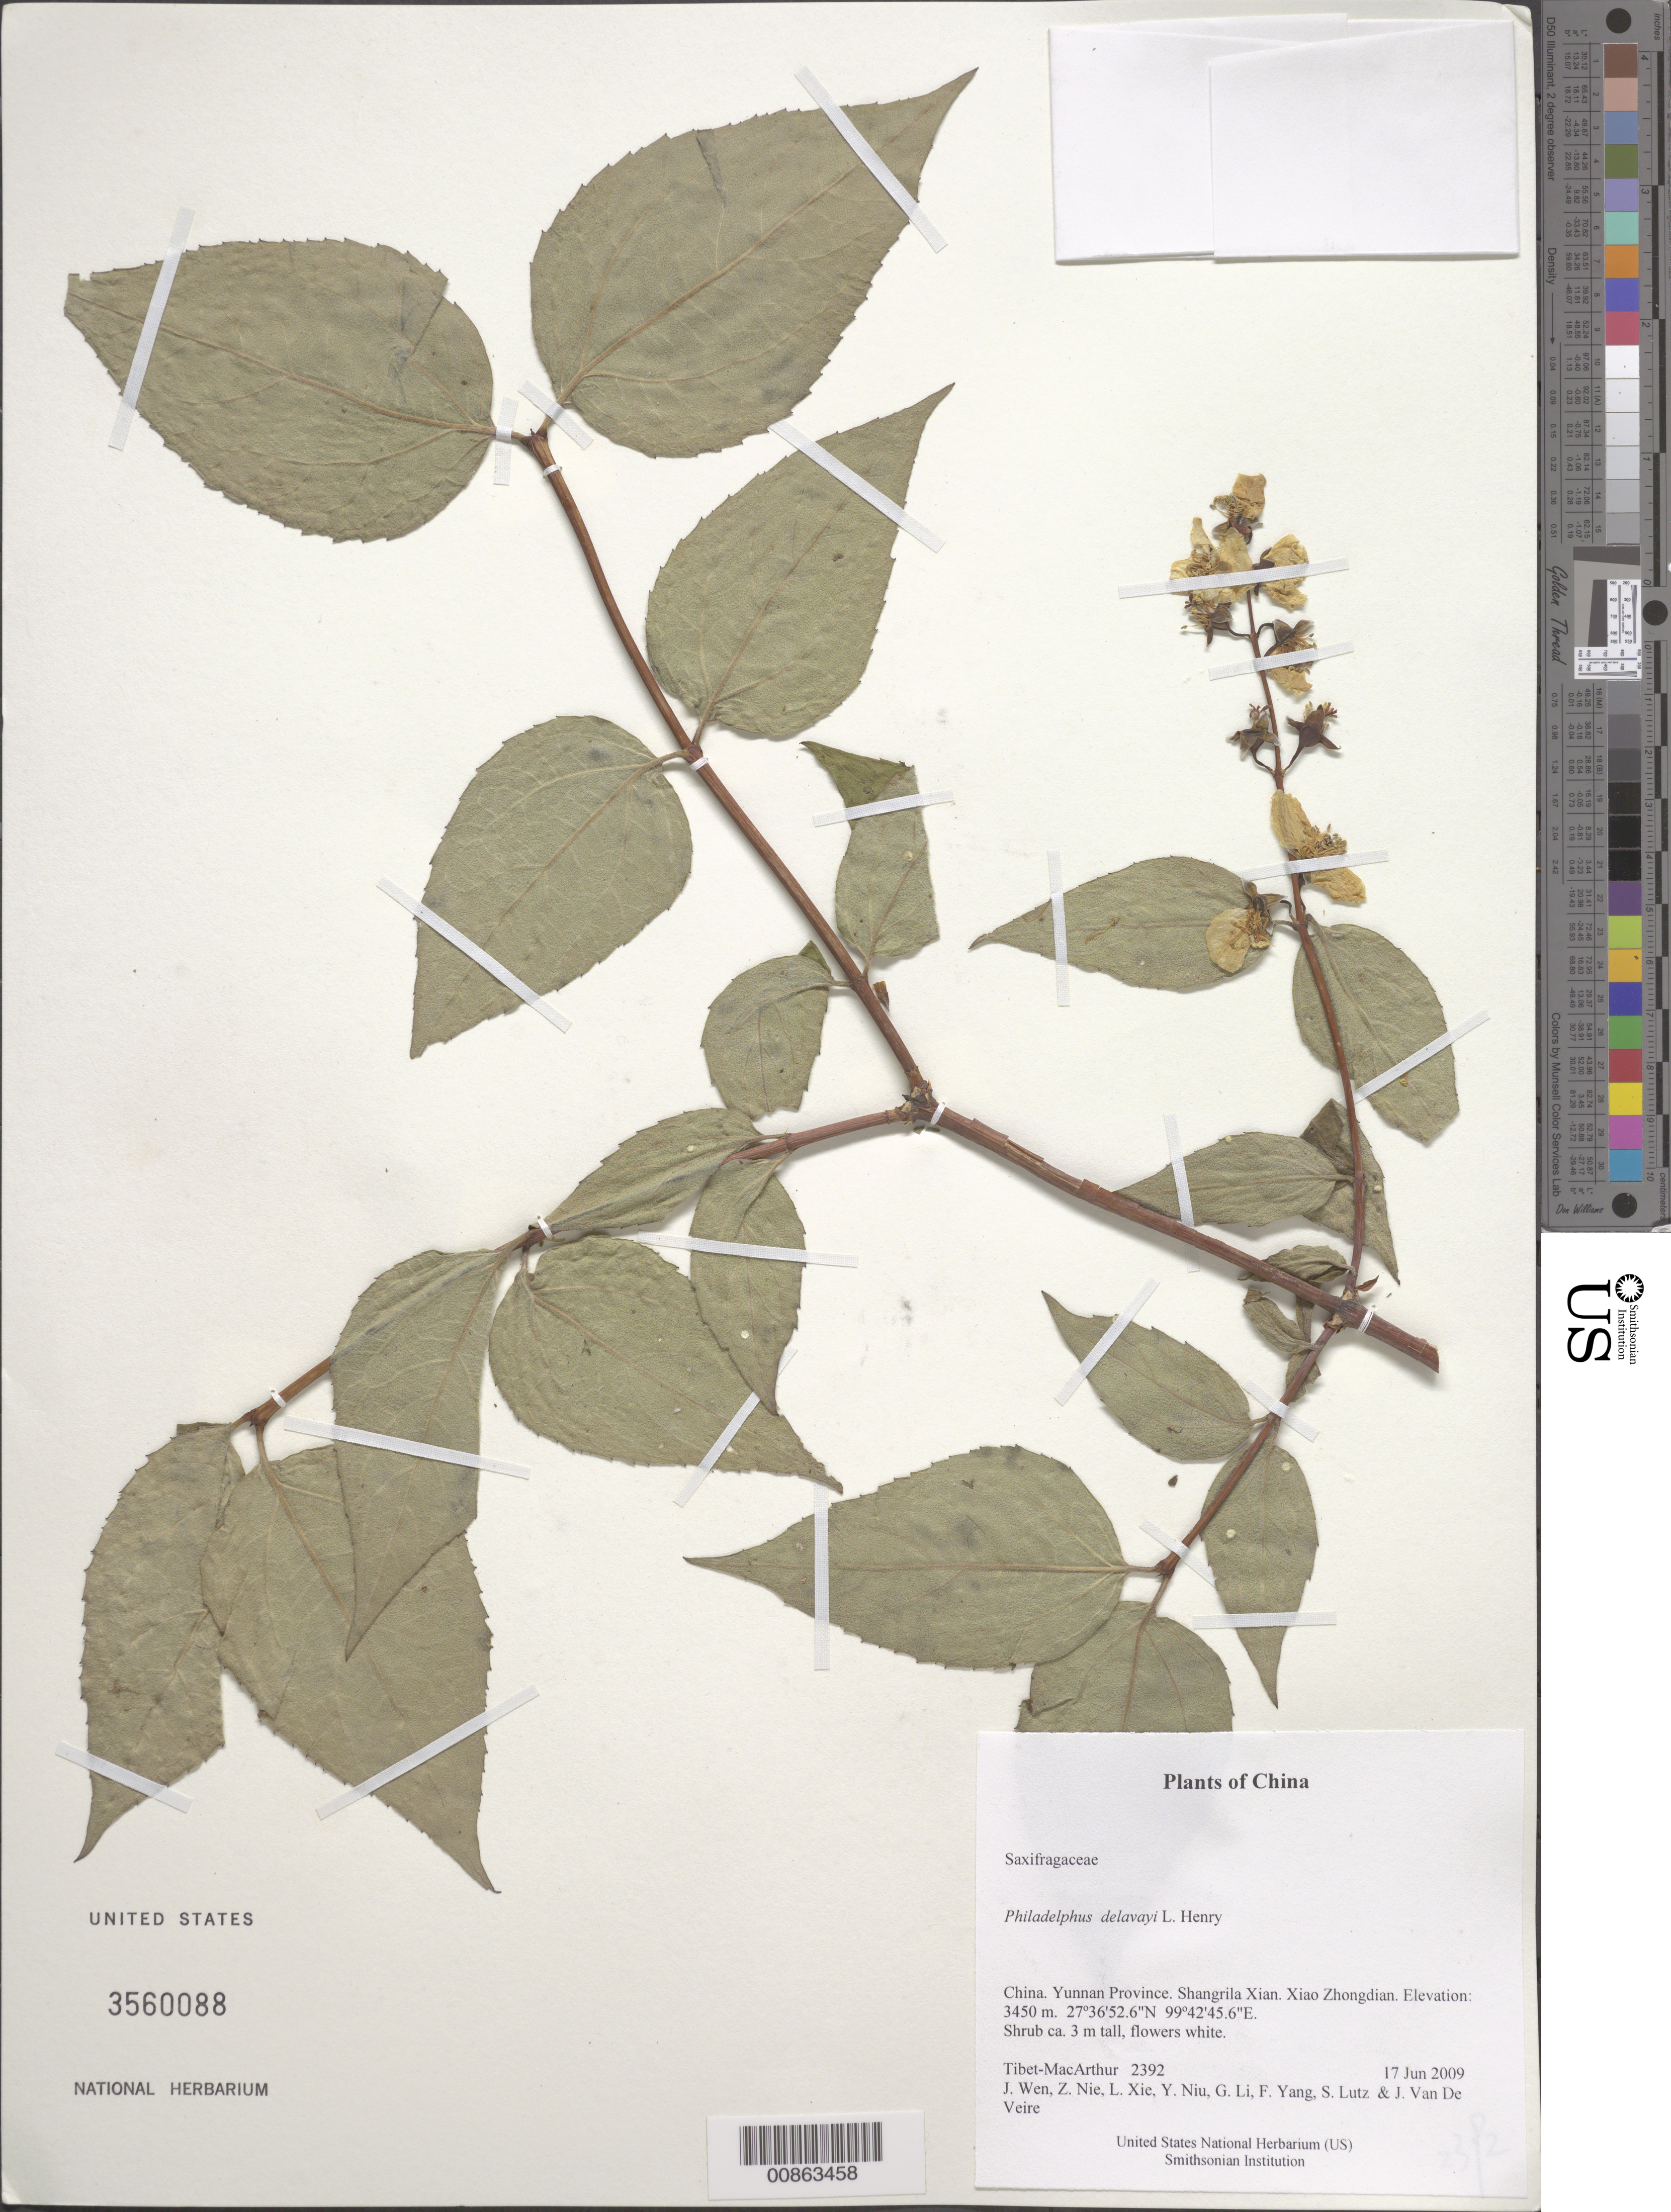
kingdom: Plantae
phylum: Tracheophyta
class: Magnoliopsida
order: Cornales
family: Hydrangeaceae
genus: Philadelphus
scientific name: Philadelphus delavayi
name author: L.Henry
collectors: Tibet-MacArthur, J. Wen, Z. Nie, L. Xie, Y. Niu, G. Li, F. Yang, S. Lutz & J. Van De Veire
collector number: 2392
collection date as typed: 17 Jun 2009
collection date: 2009-06-17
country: China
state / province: Yunnan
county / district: Shangrila Xian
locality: Xiao Zhongdian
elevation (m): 3450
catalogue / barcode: US 3560088